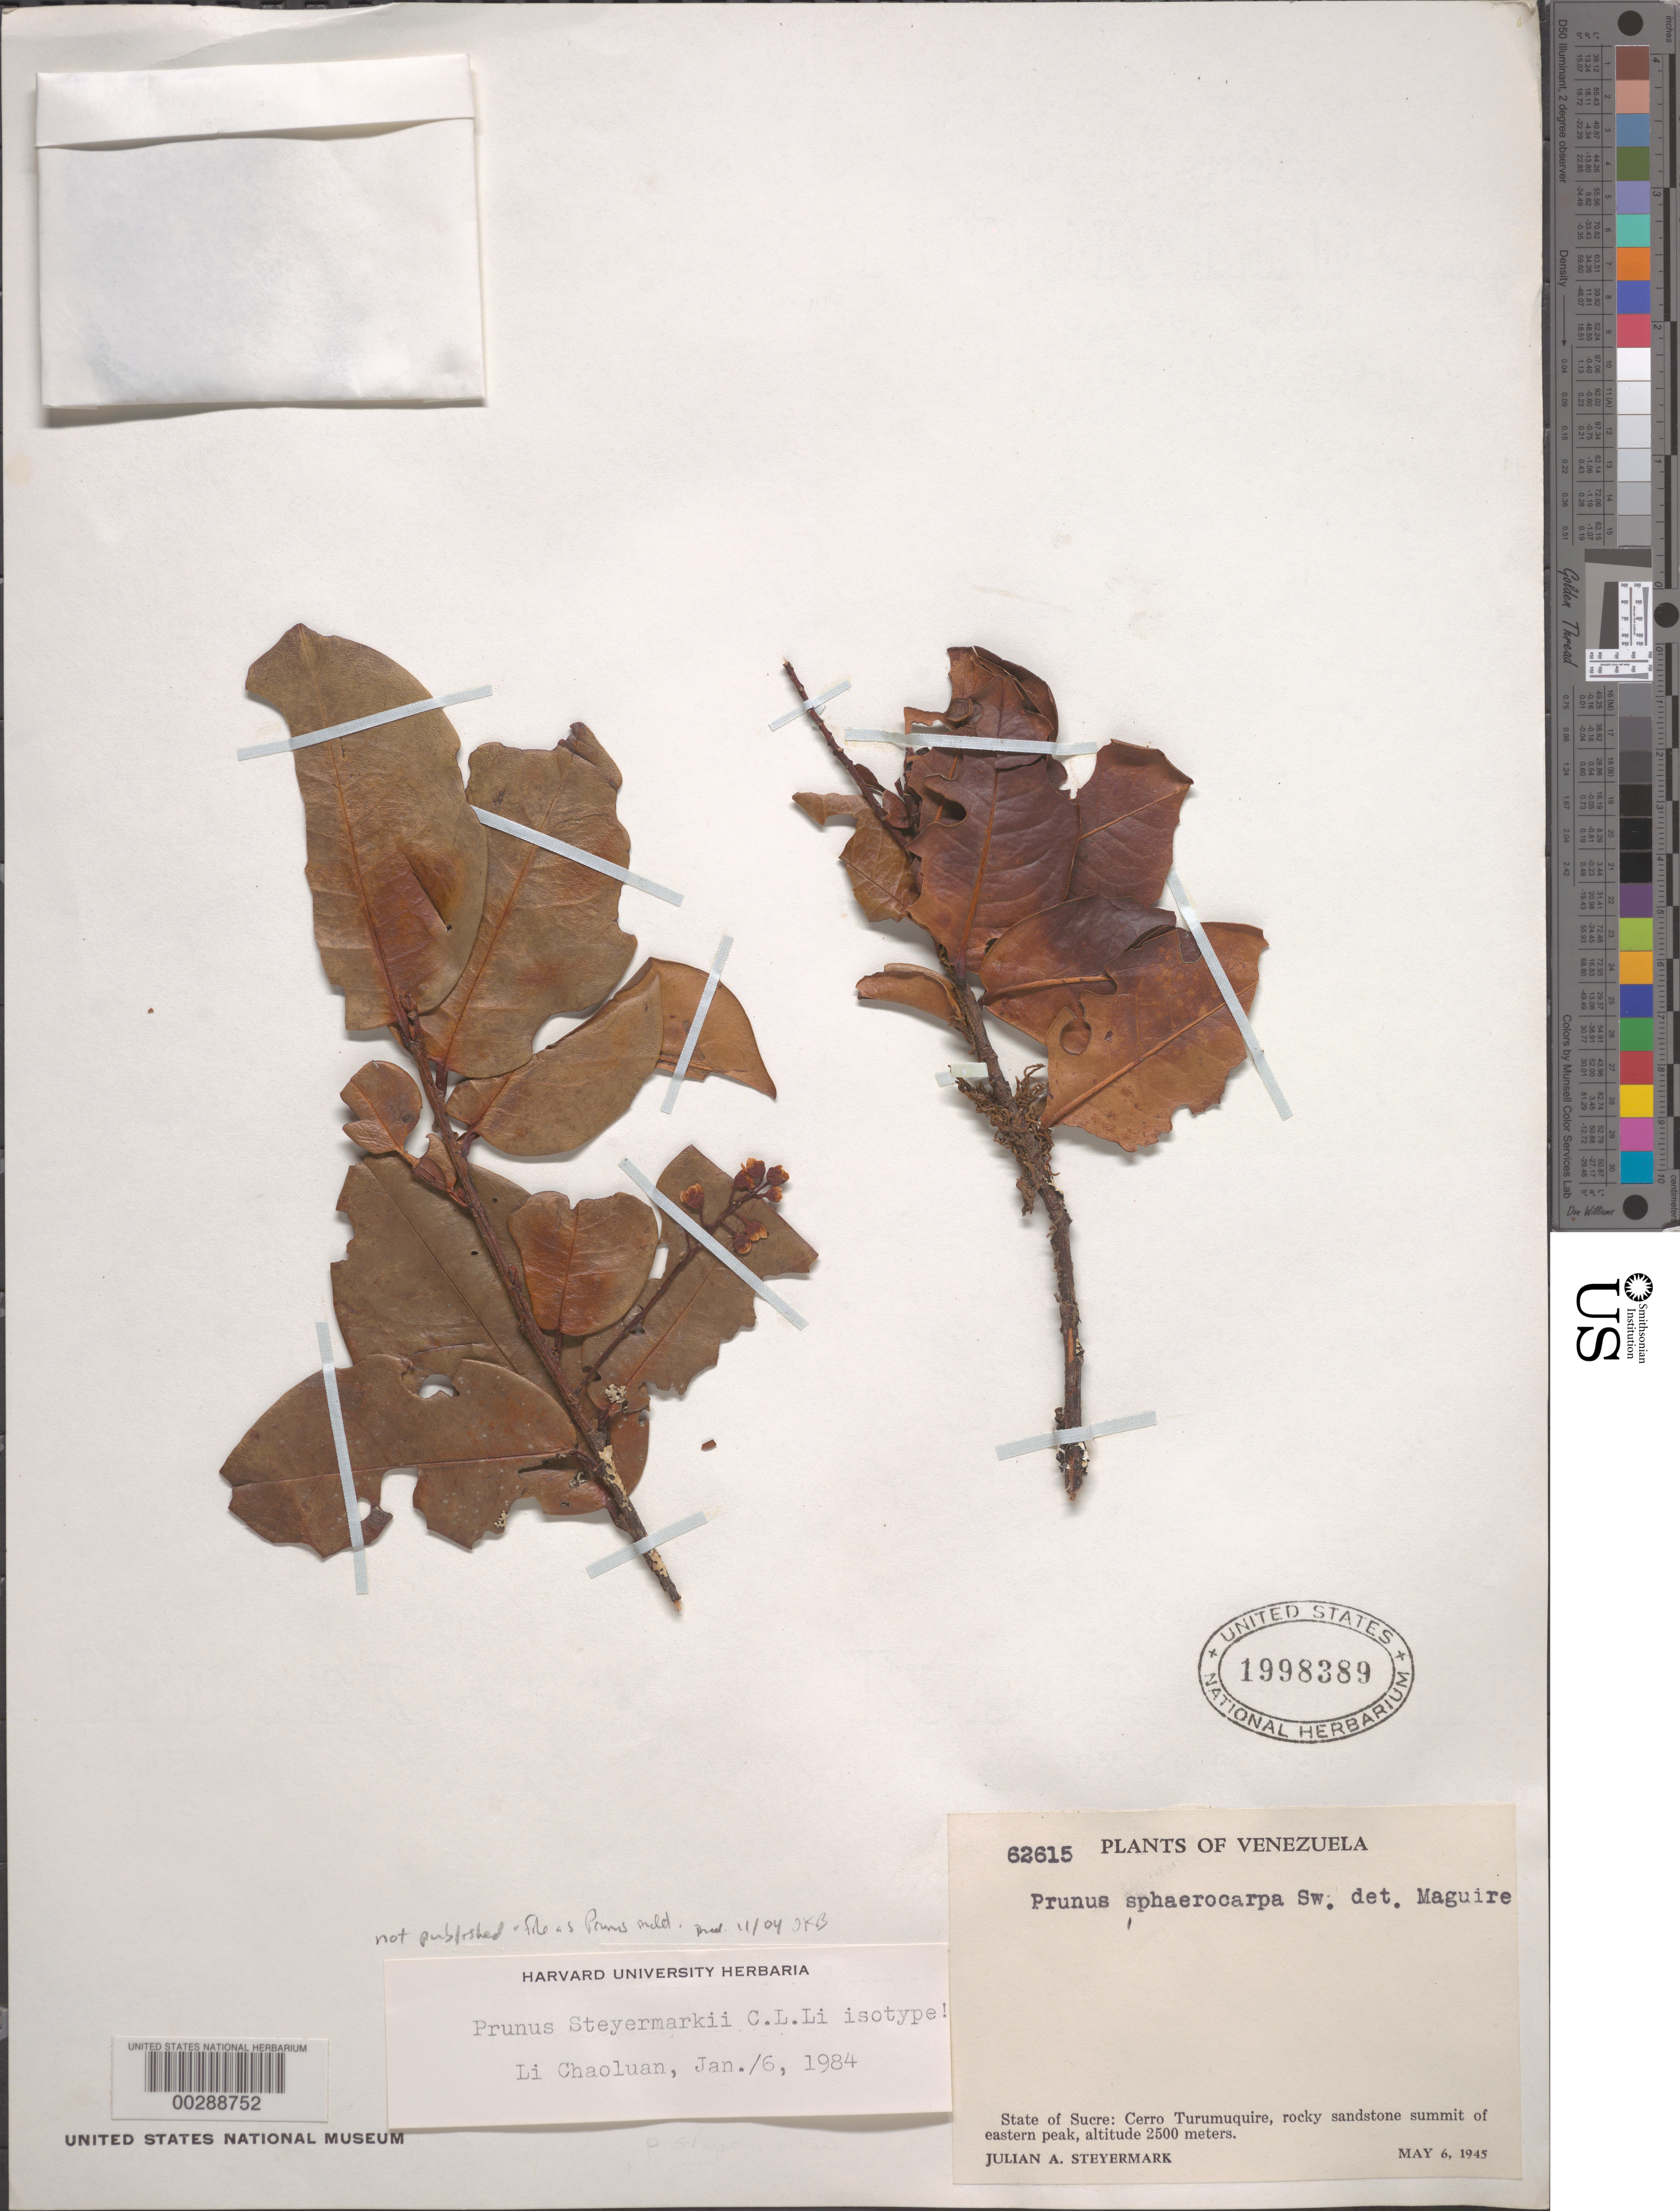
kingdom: Plantae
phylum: Tracheophyta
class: Magnoliopsida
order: Rosales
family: Rosaceae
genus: Prunus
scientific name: Prunus sp.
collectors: J. Steyermark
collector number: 62615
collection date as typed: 06 May 1945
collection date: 1945-05-06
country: Venezuela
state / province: Sucre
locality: Cerro Turumuquire, rocky sandstone slope of eastern peak.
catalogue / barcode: US 1998389